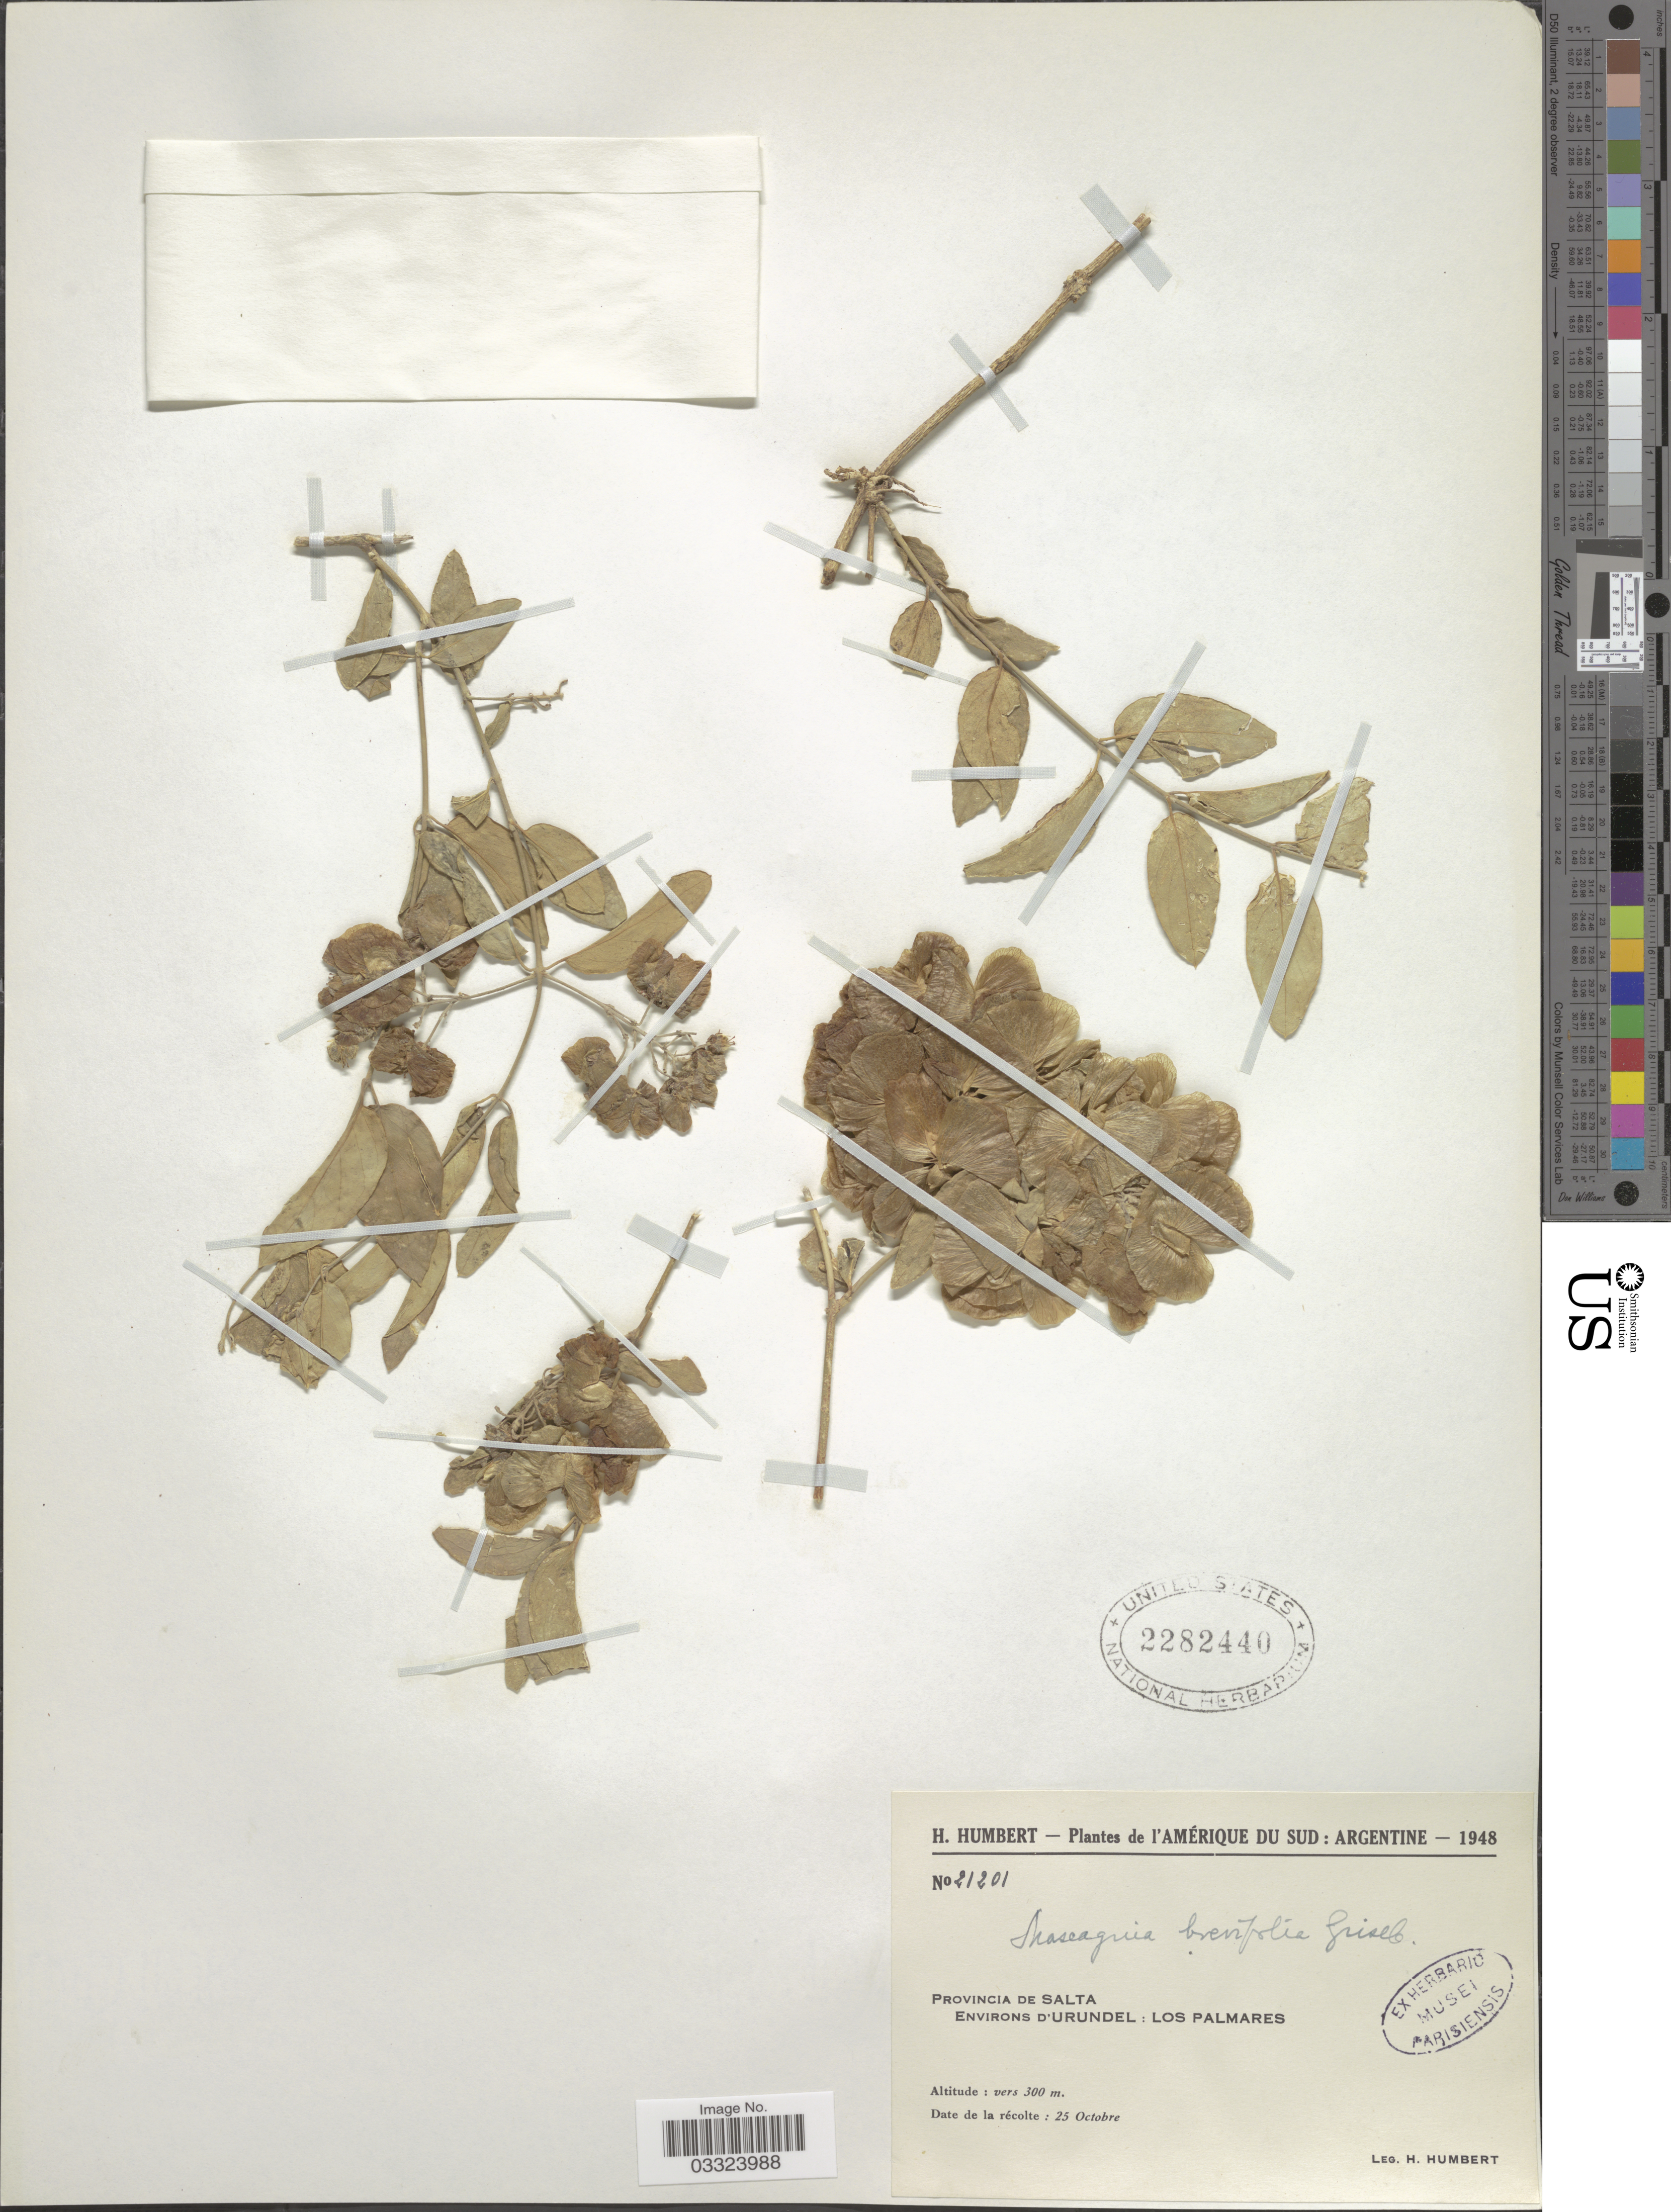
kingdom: Plantae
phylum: Tracheophyta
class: Magnoliopsida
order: Malpighiales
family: Malpighiaceae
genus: Mascagnia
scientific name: Mascagnia brevifolia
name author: Griseb.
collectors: H. Humbert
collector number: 21201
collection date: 1948-10-25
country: Argentina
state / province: Salta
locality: Environs d'Urundel: Los Palmares.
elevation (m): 300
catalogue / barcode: US 2282440